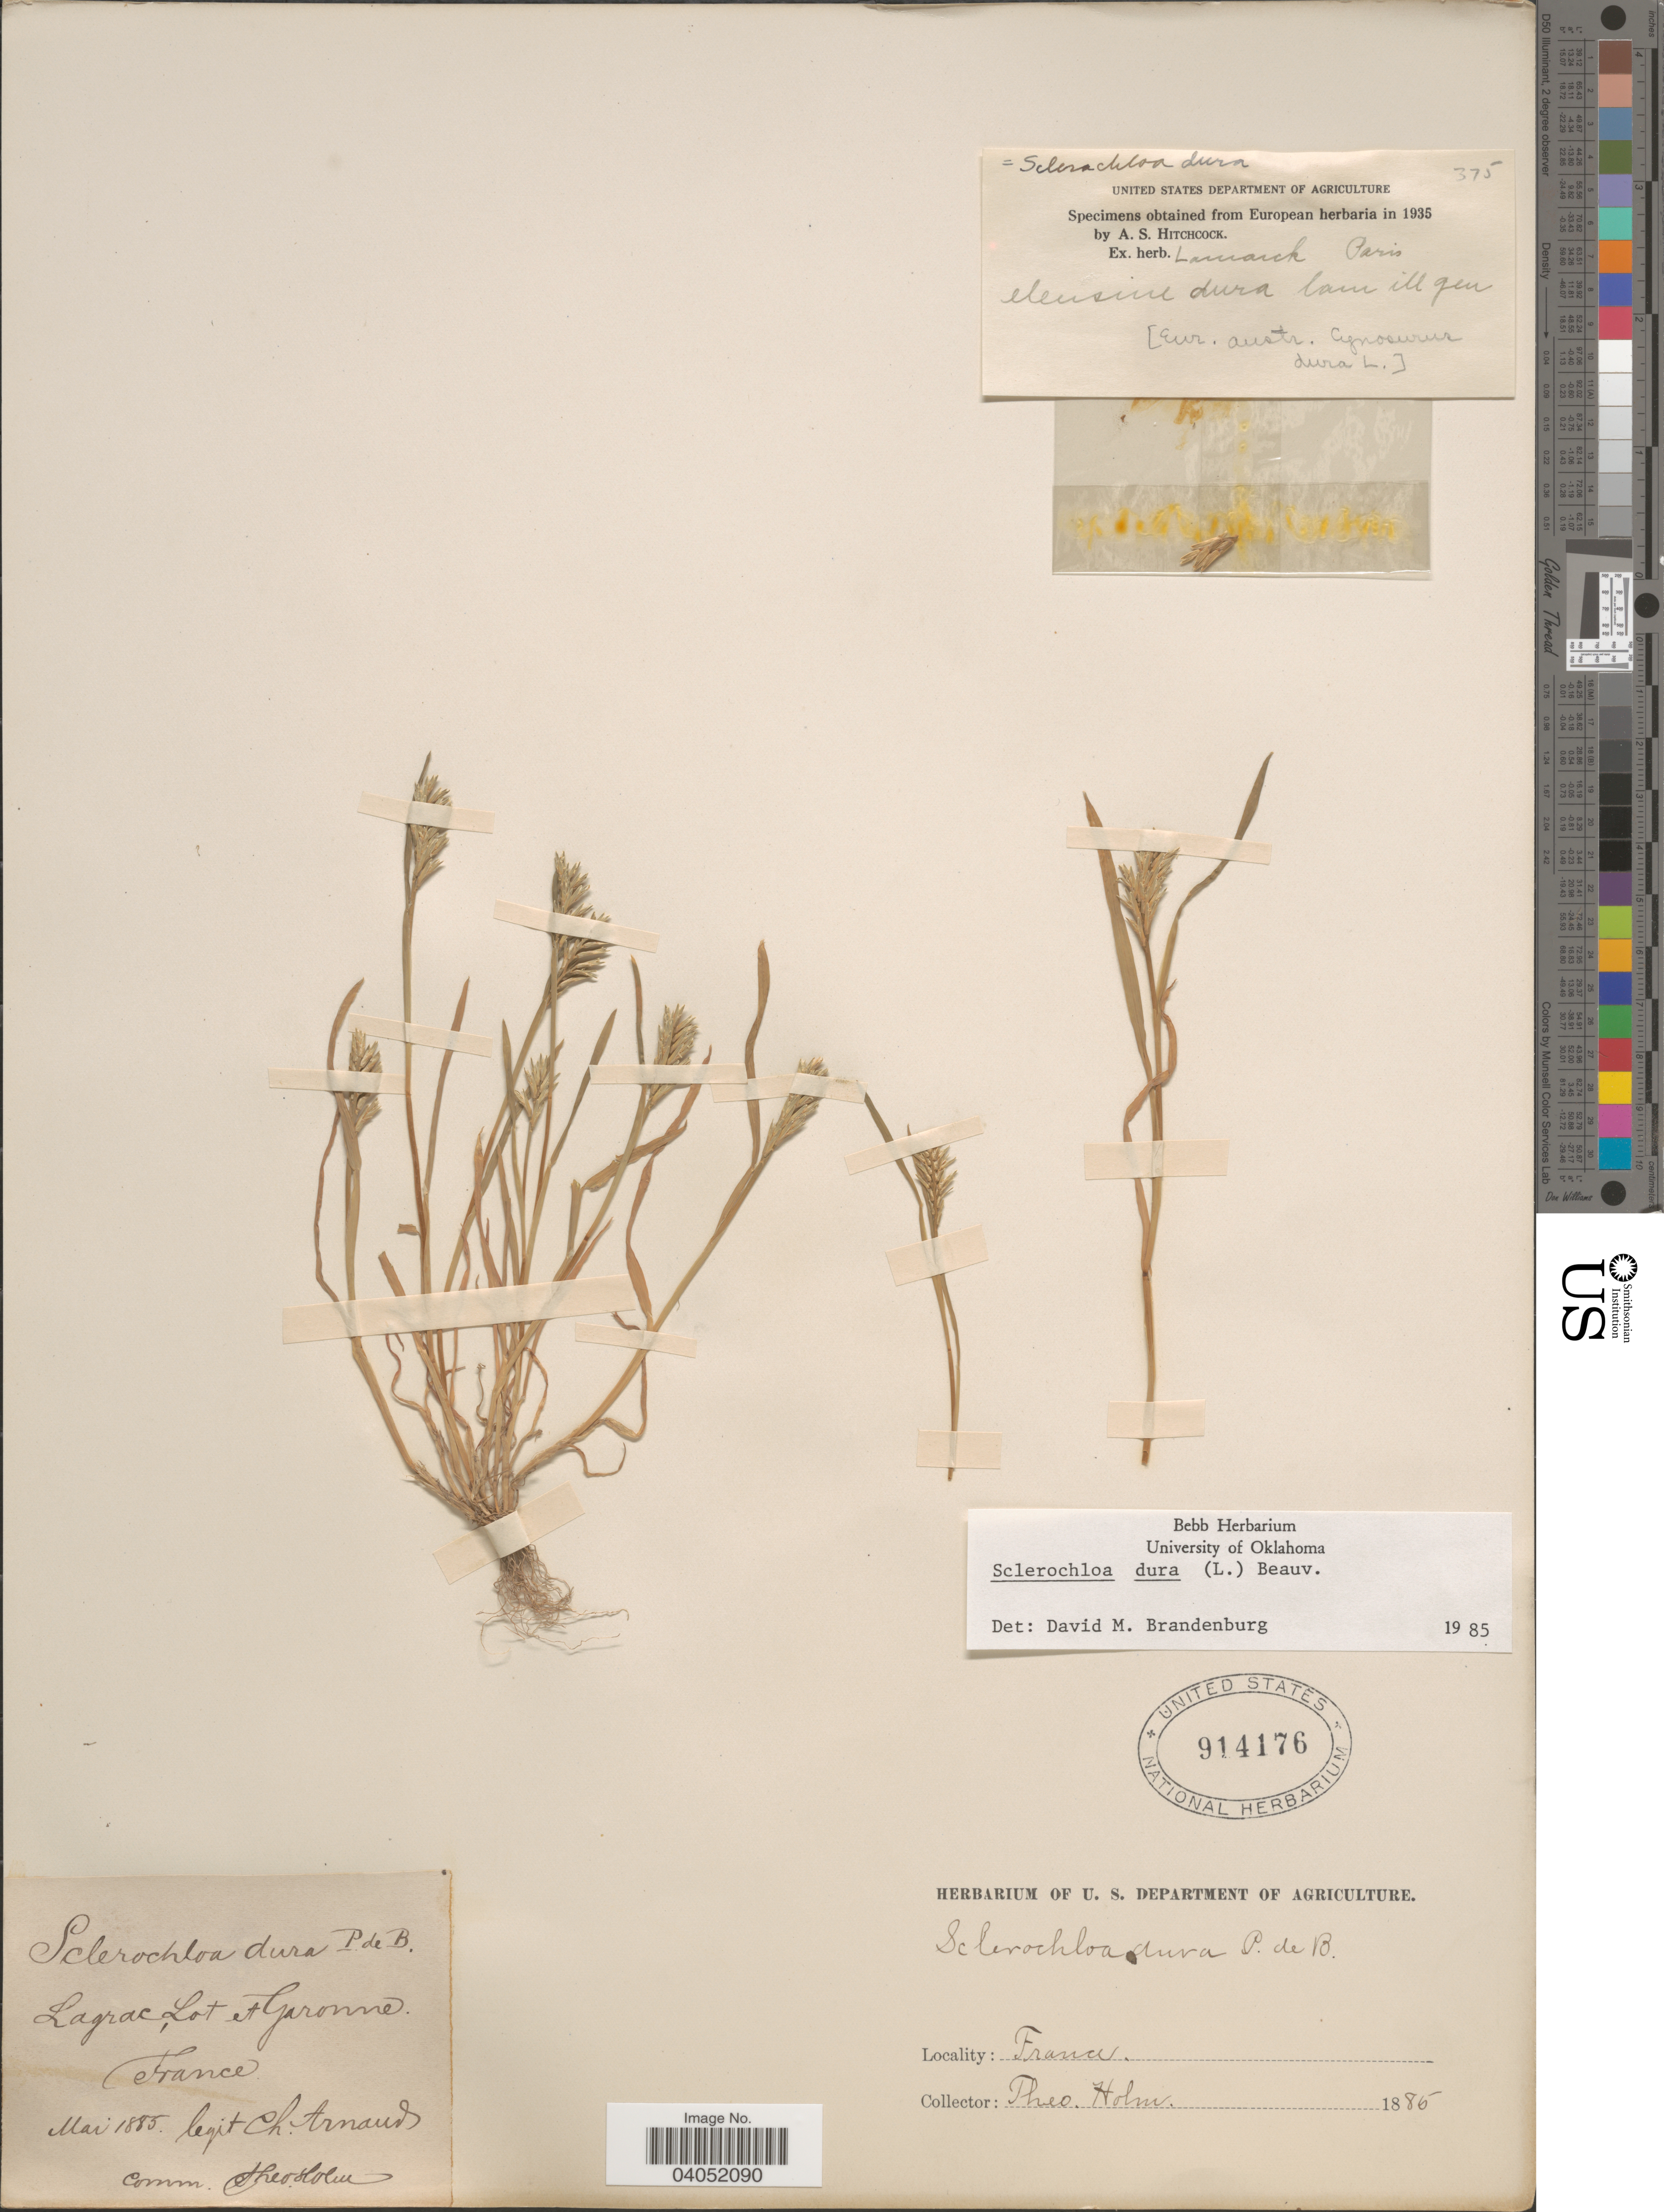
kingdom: Plantae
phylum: Tracheophyta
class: Liliopsida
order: Poales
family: Poaceae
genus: Sclerochloa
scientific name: Sclerochloa dura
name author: (L.) P. Beauv.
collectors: C. Arnaud & T. Holm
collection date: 1885-05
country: France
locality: Lagrac, Lot et Garonne.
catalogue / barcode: US 914176